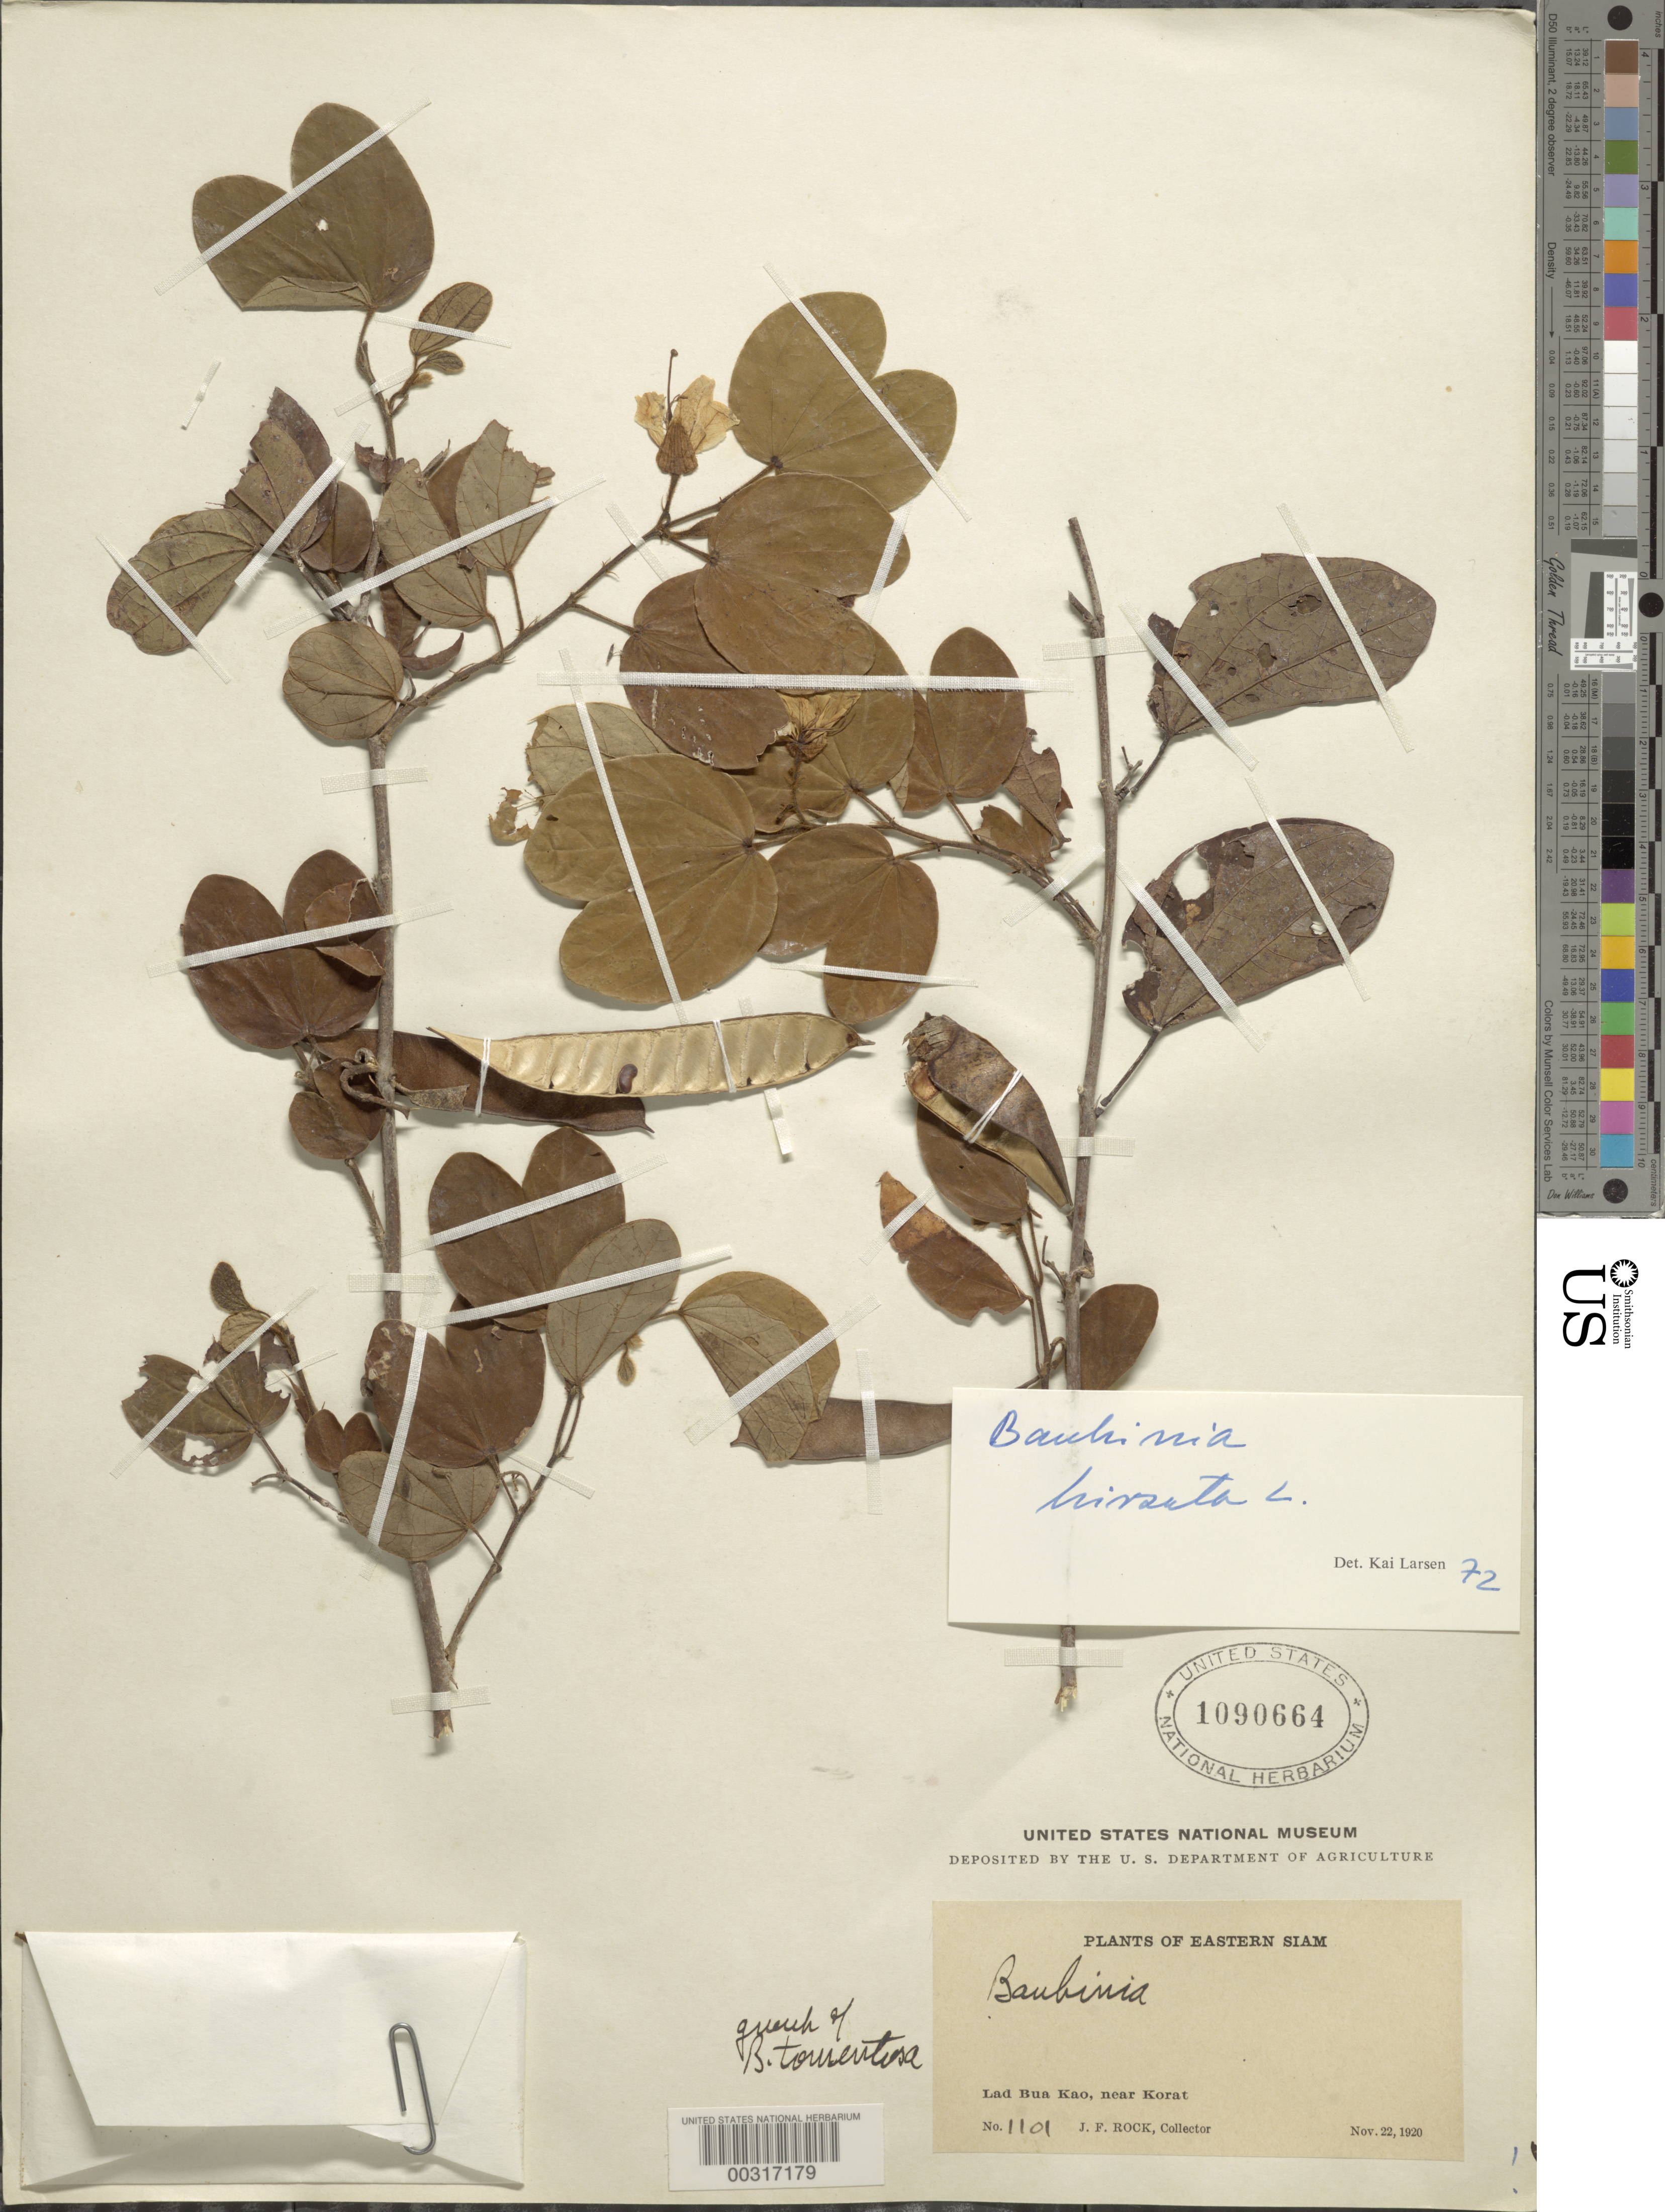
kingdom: Plantae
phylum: Tracheophyta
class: Magnoliopsida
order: Fabales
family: Fabaceae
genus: Bauhinia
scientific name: Bauhinia hirsuta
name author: Korth.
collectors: J. F. Rock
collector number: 1101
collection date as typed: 22 Nov 1920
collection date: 1920-11-22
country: Thailand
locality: Lad bua kao, near korat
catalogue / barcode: US 1090664